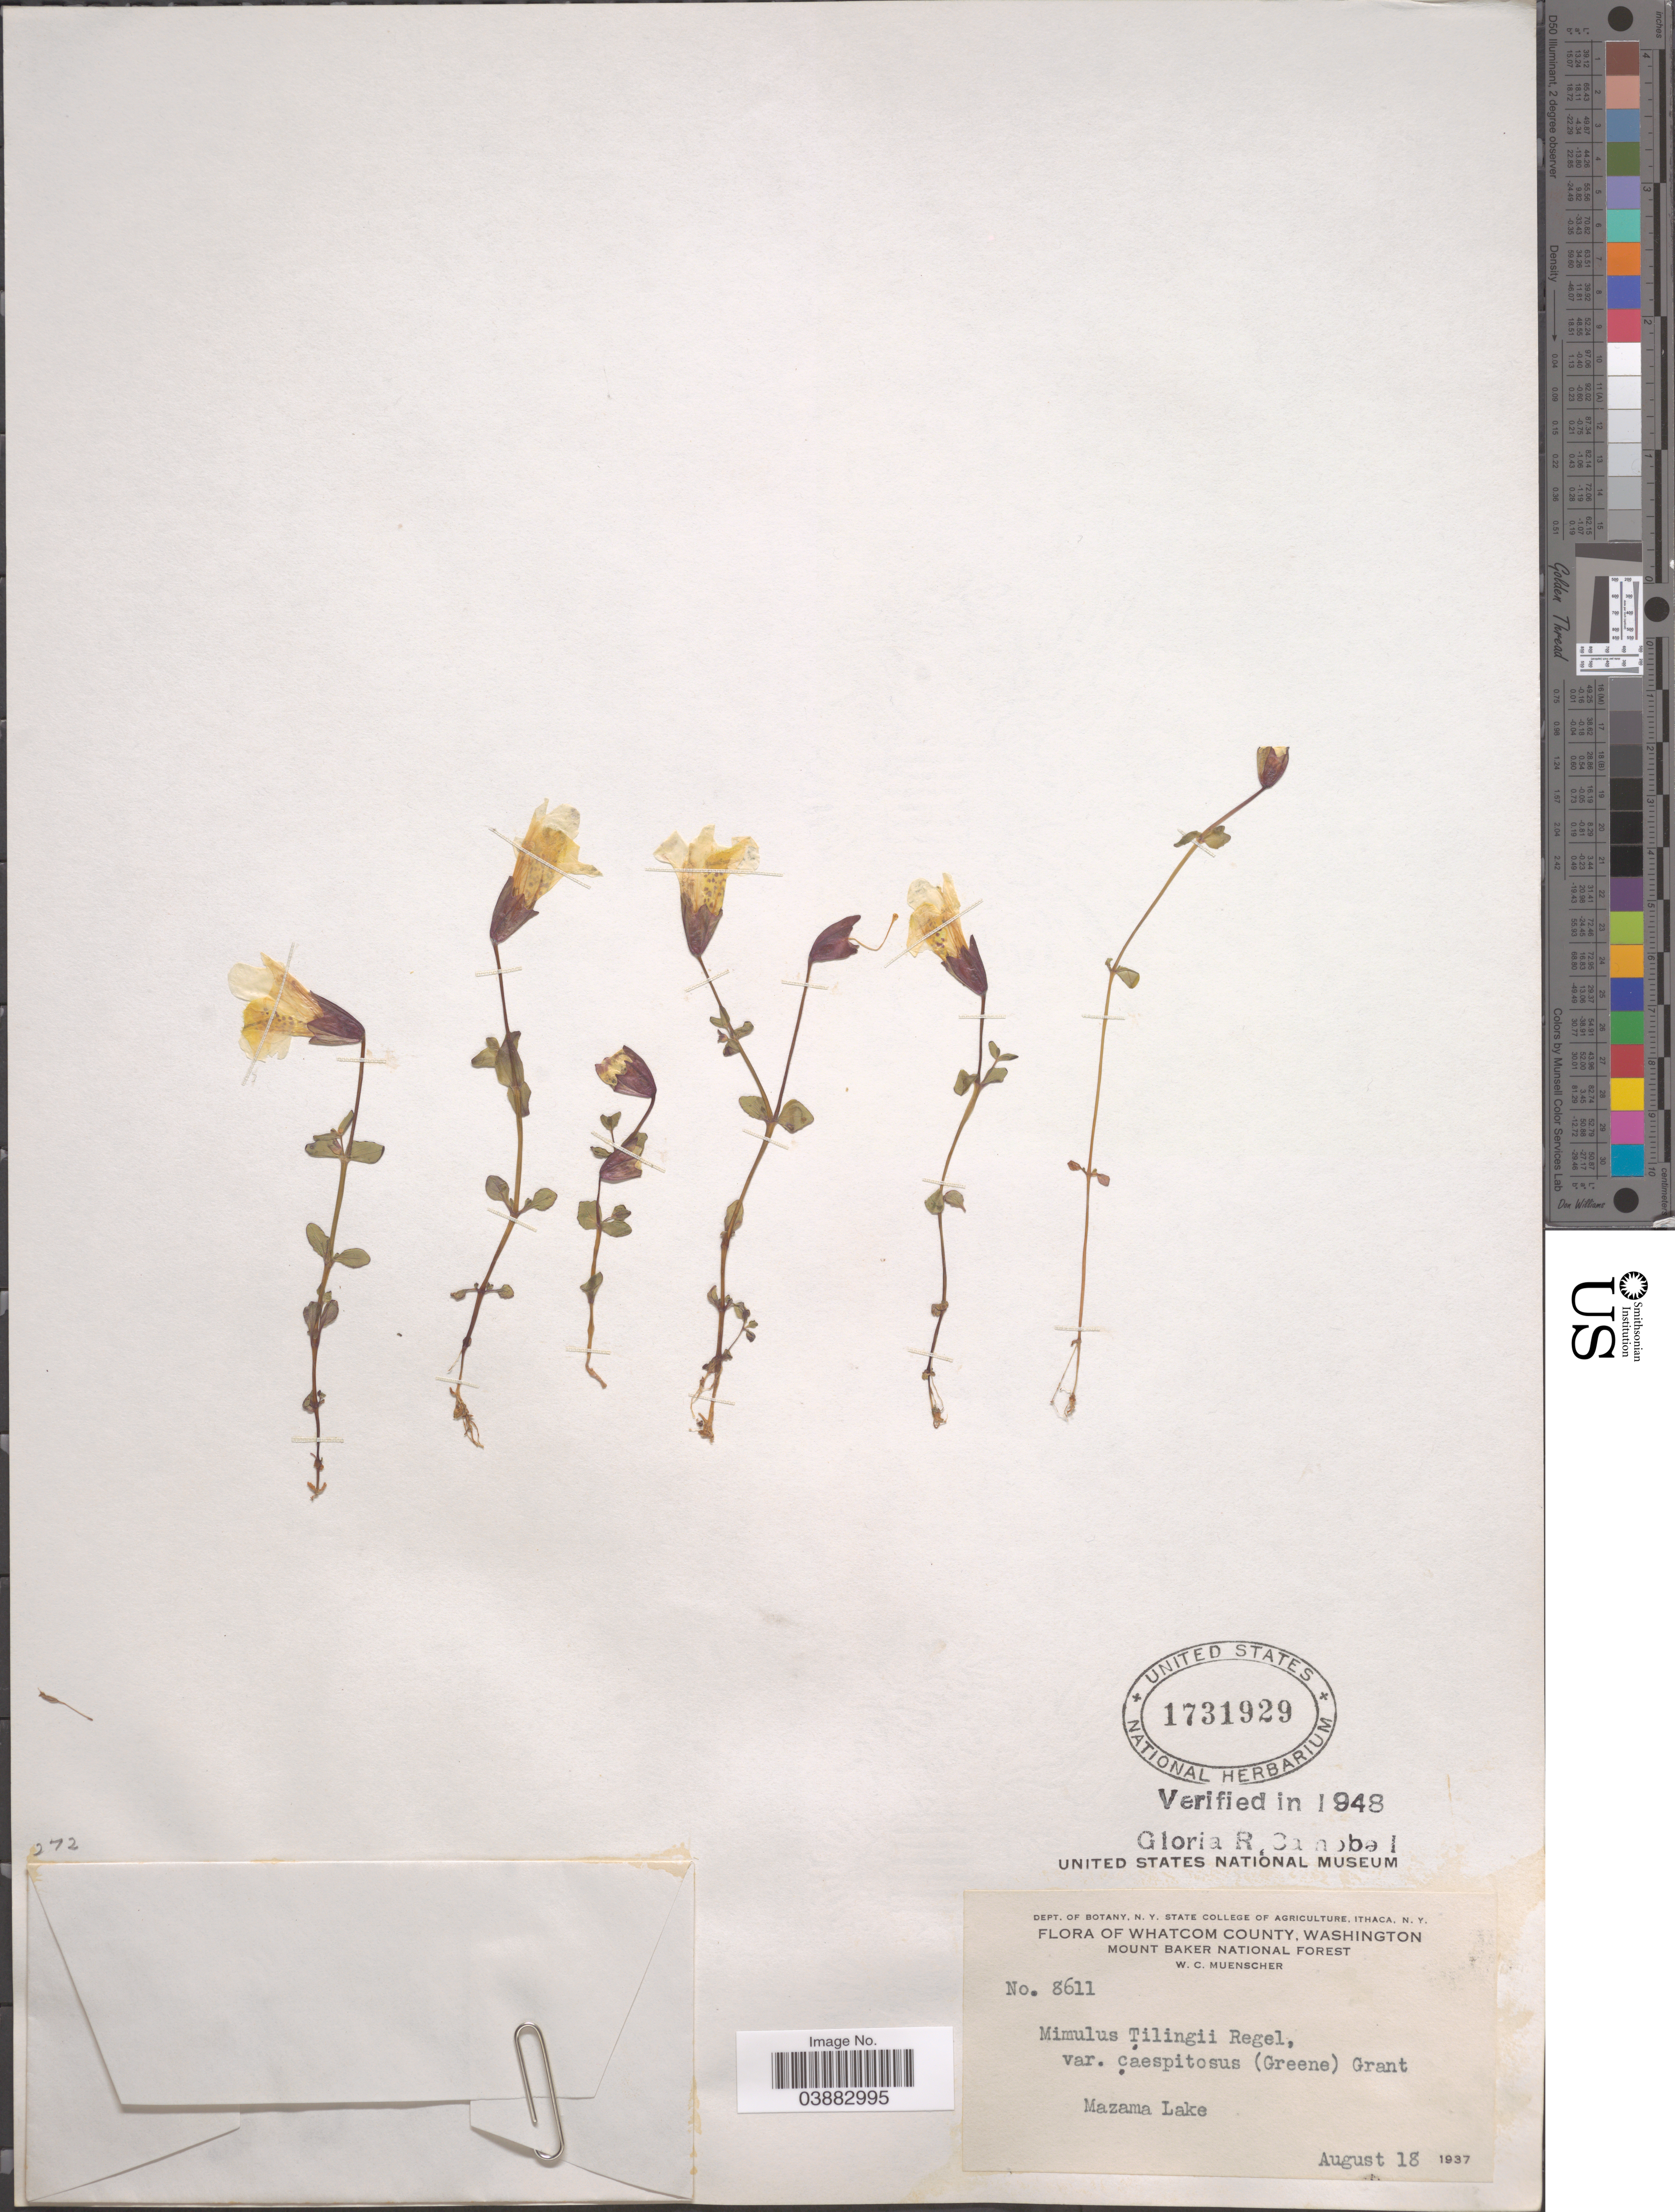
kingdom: Plantae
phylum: Tracheophyta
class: Magnoliopsida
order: Lamiales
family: Phrymaceae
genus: Mimulus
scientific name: Mimulus tilingii var. caespitosus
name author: (Greene) A.L. Grant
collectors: W. Muenscher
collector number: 8611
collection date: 1937-08-18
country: United States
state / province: Washington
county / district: Whatcom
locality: Whatcom County. Mount Baker National Forest. Mazama Lake.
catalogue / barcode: US 1731929